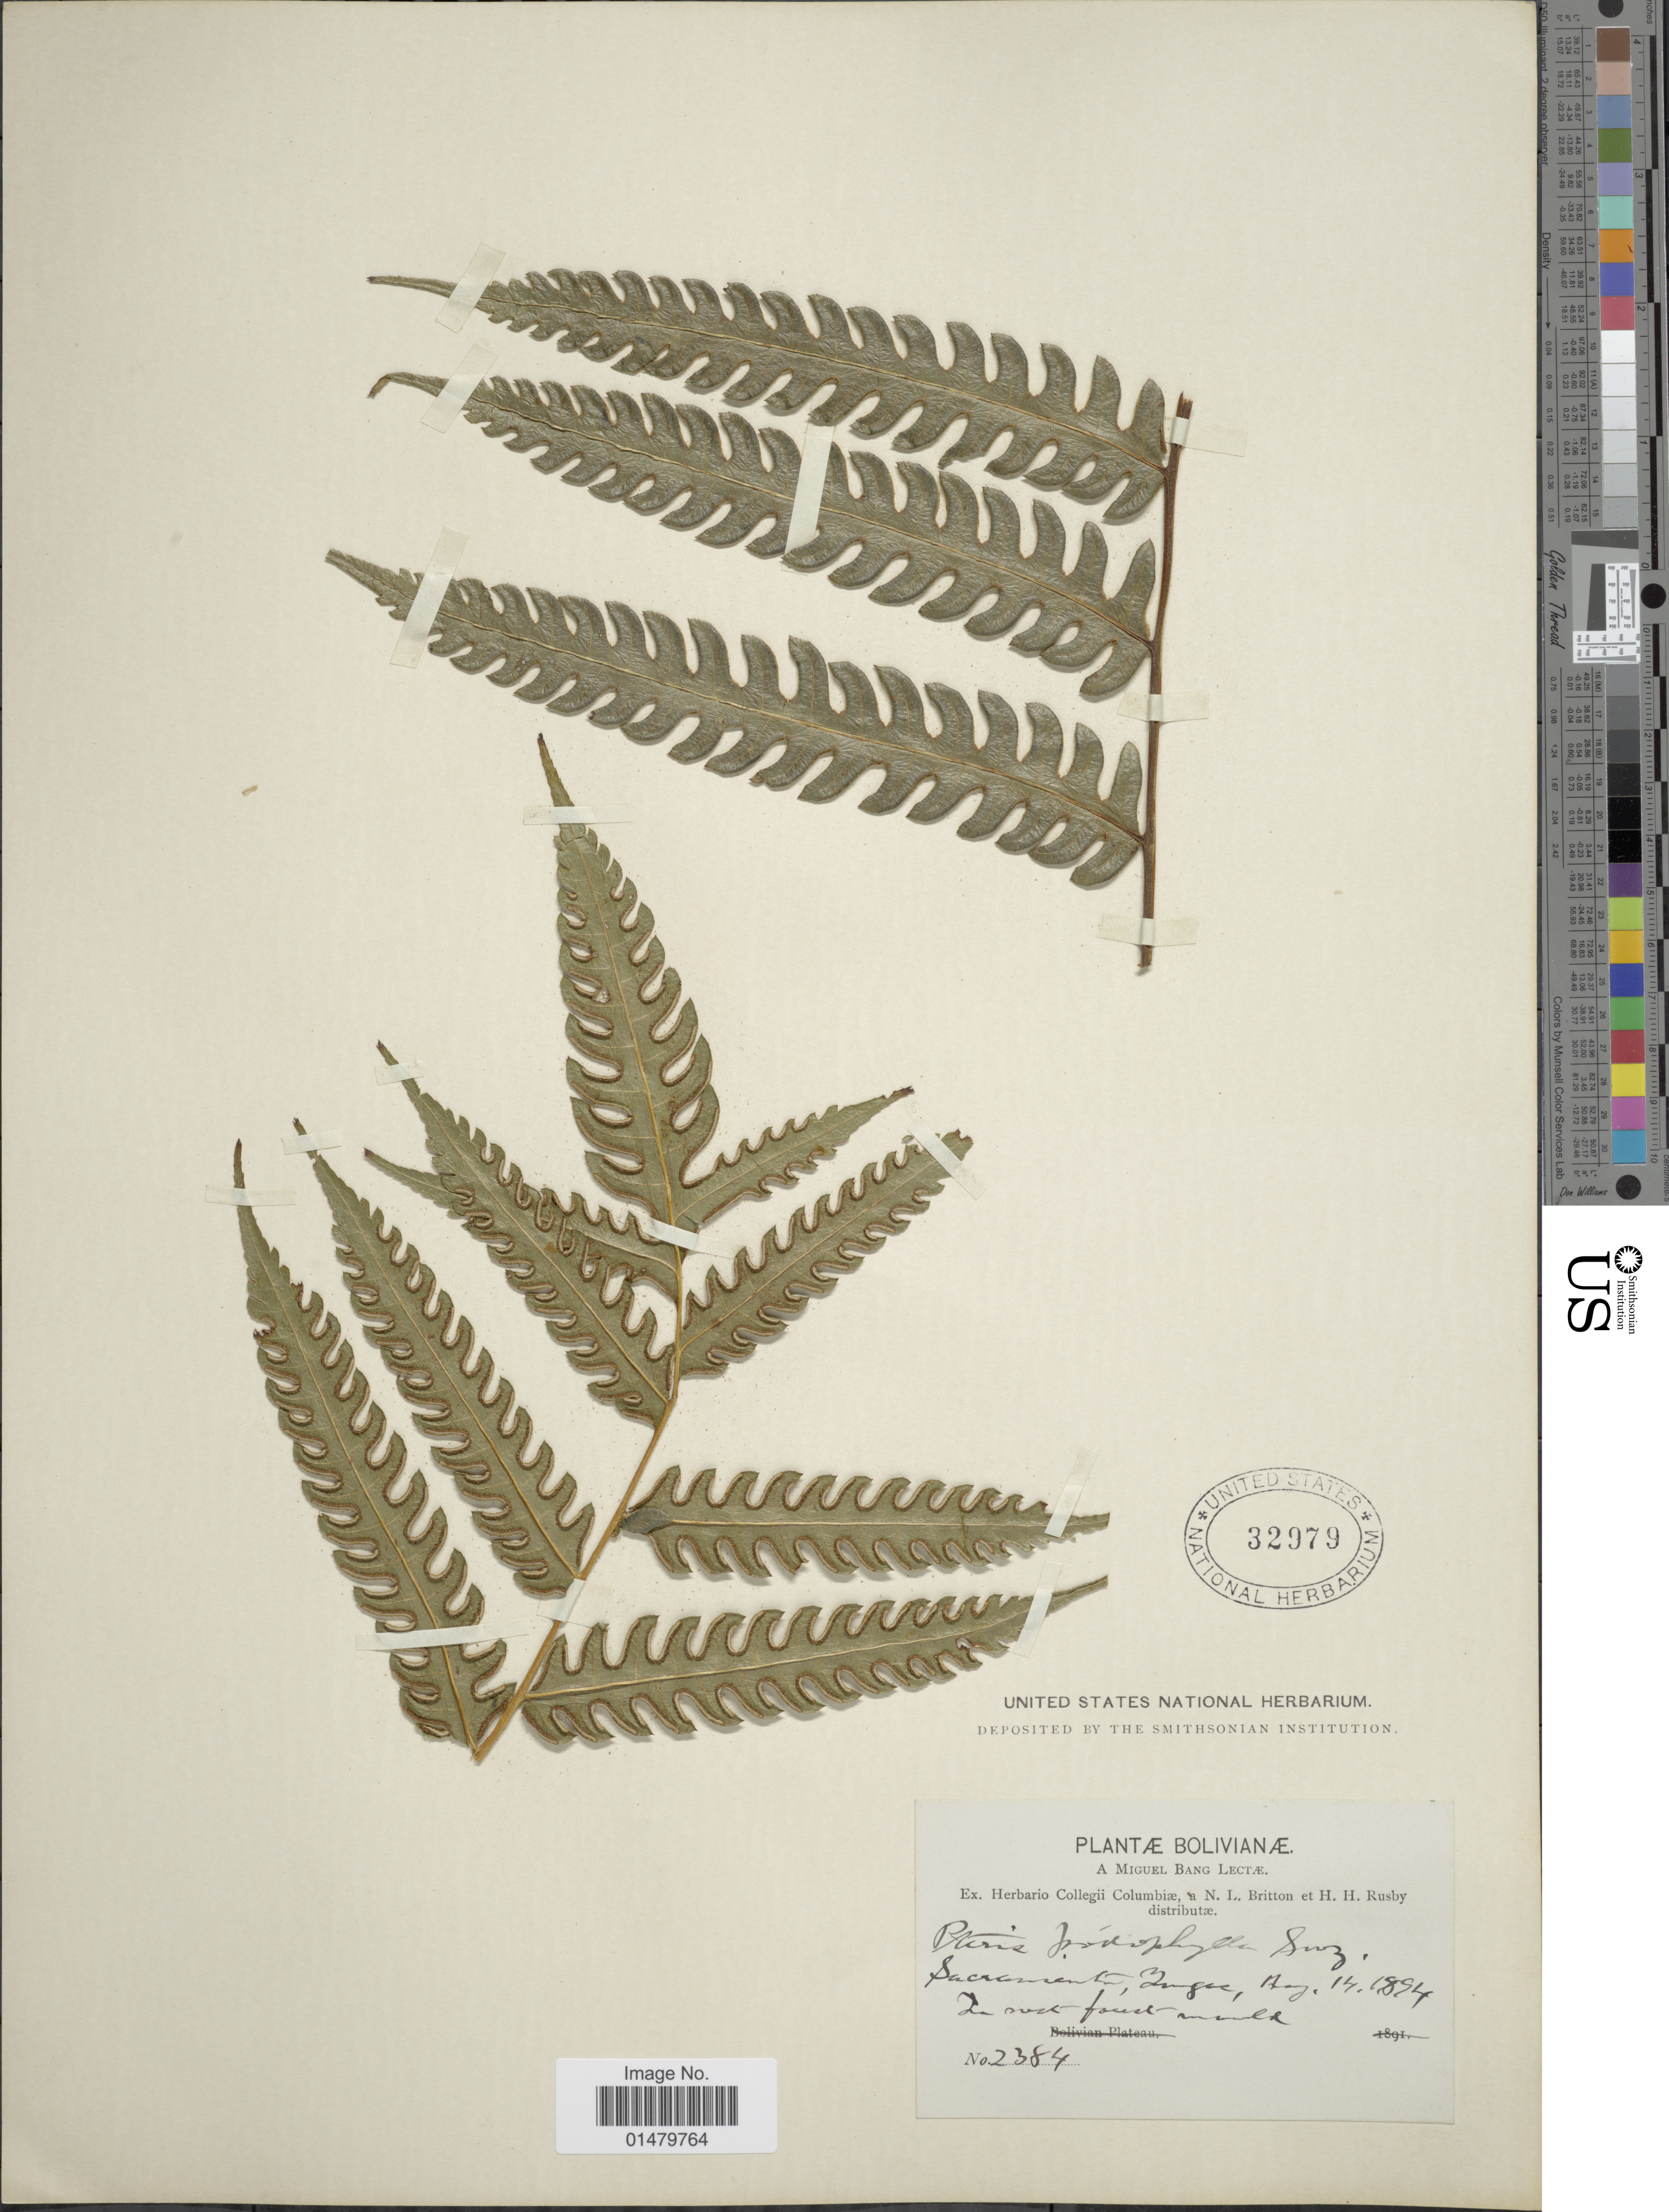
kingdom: Plantae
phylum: Tracheophyta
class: Polypodiopsida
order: Polypodiales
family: Pteridaceae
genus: Pteris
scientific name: Pteris podophylla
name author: Sw.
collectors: M. Bang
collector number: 2384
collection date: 1894-08-14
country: Bolivia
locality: Sacramento, Yungas.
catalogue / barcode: US 32979